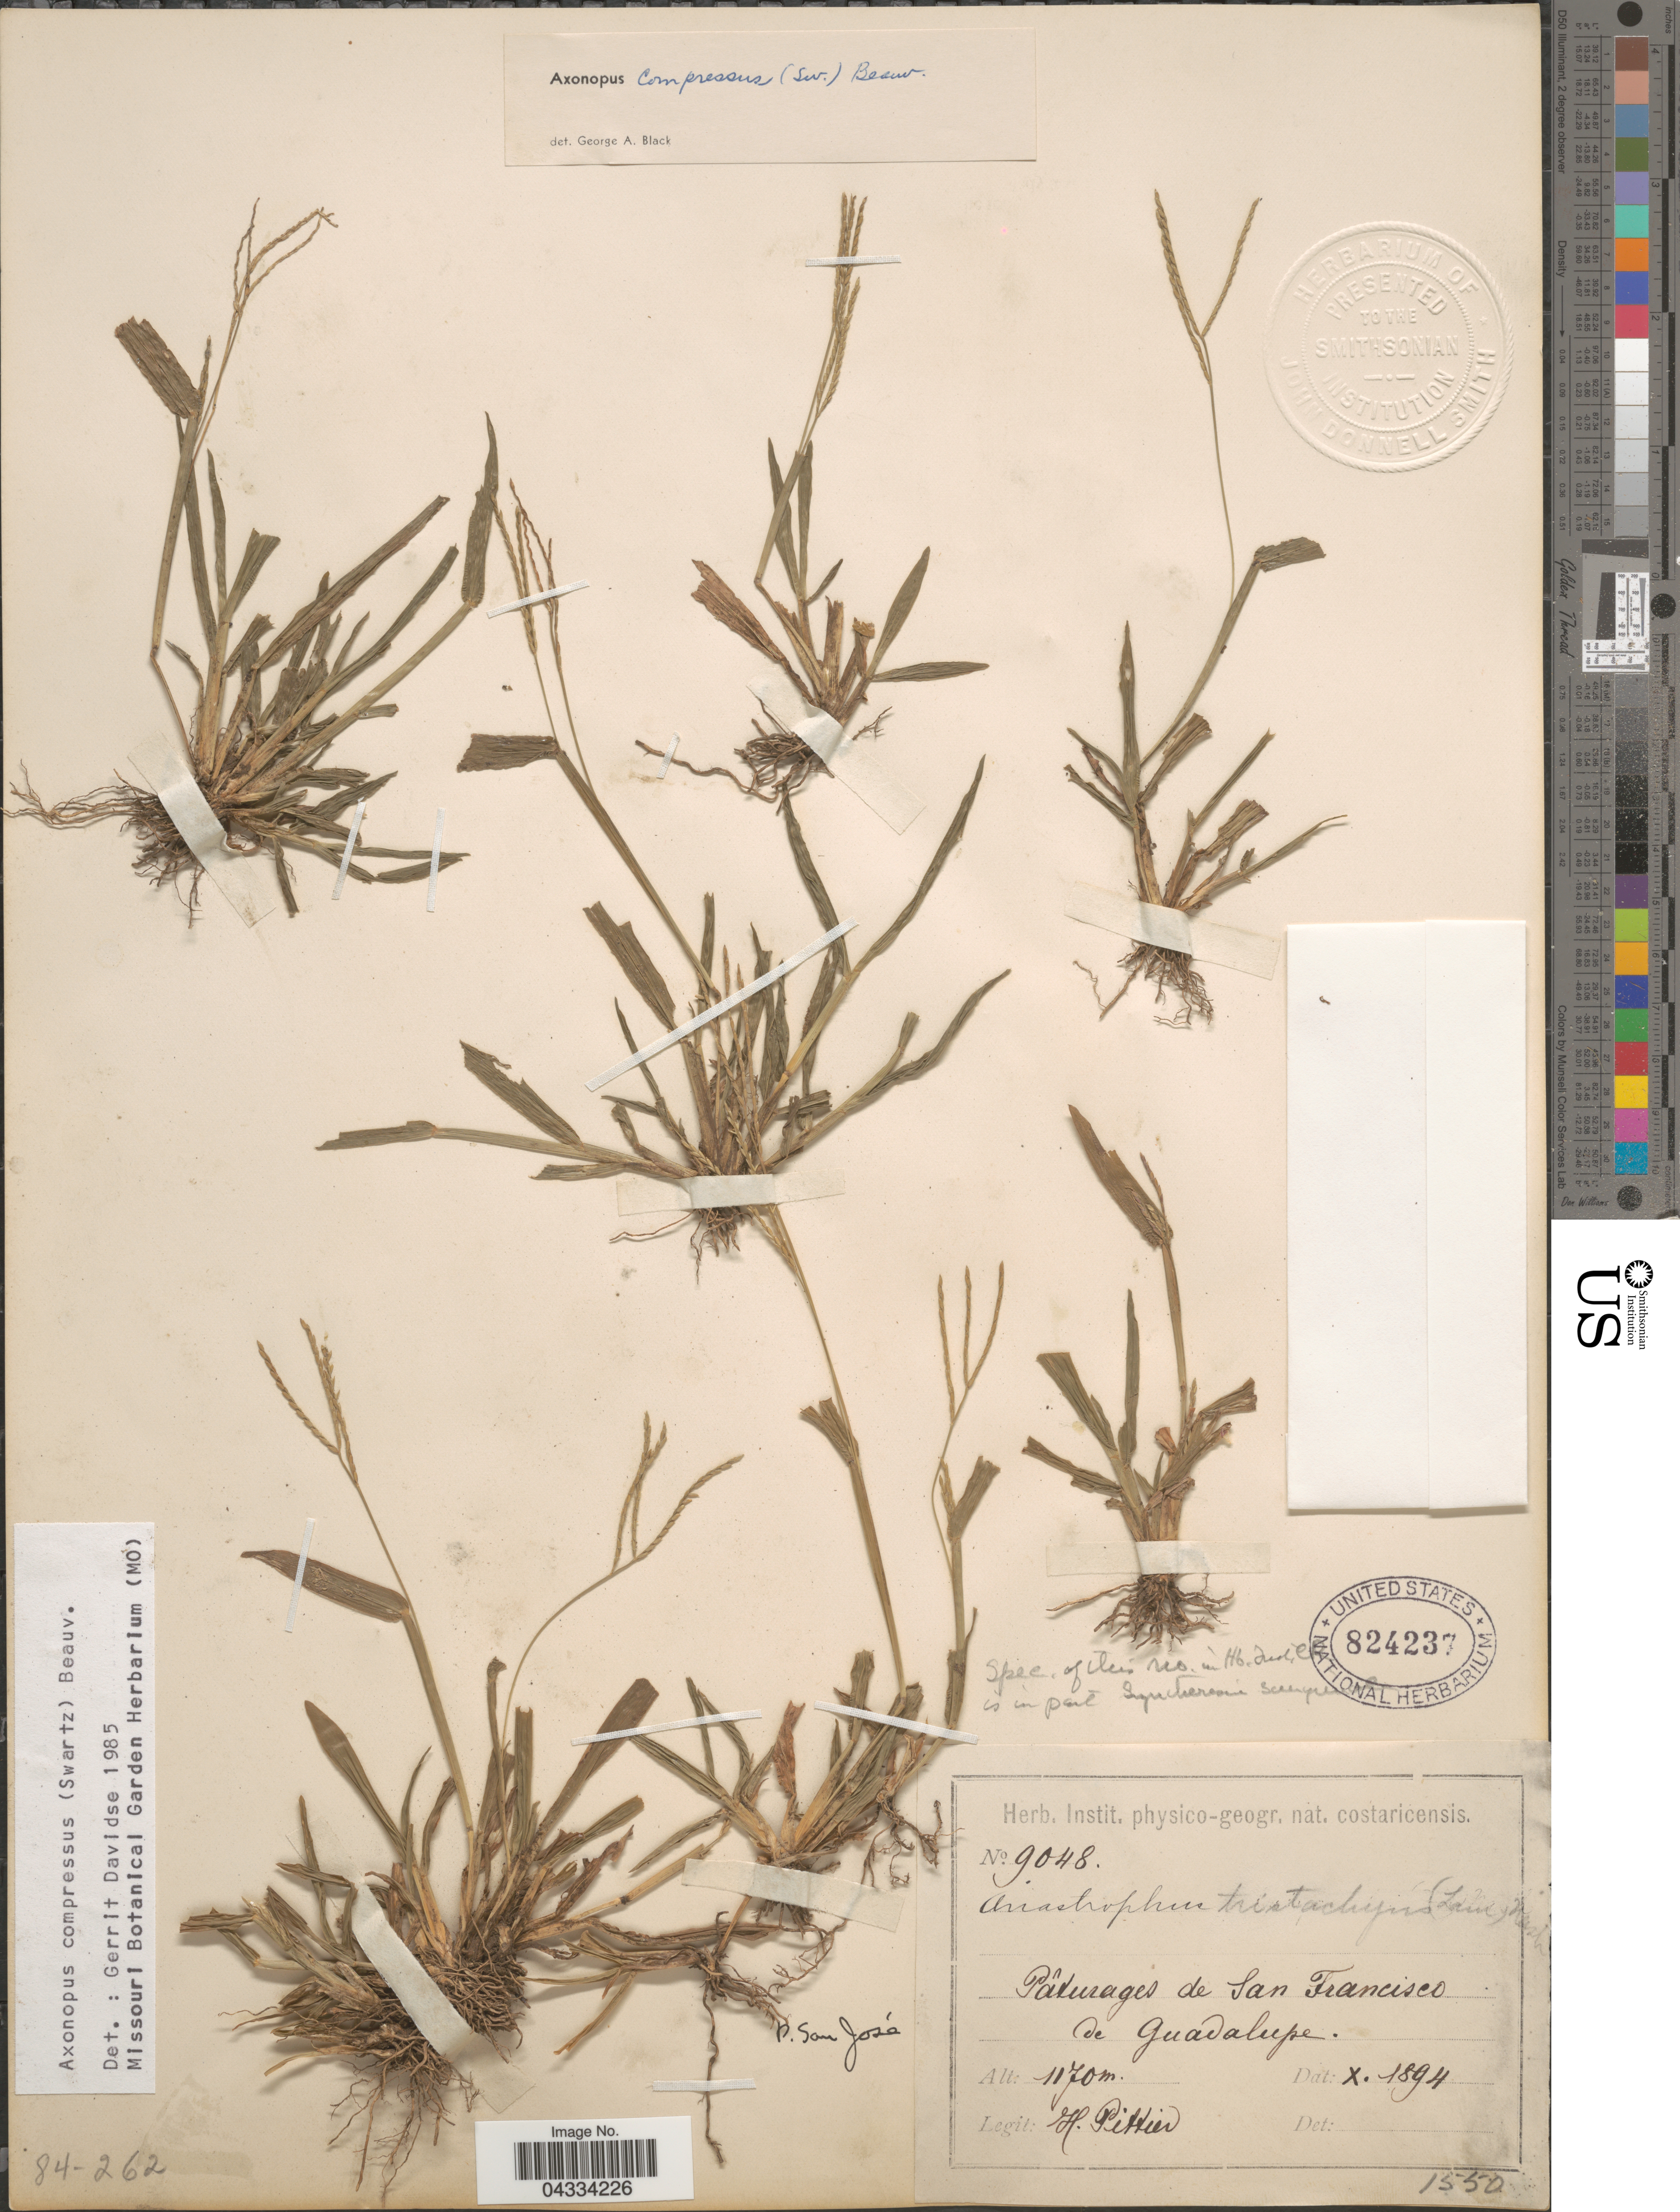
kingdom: Plantae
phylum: Tracheophyta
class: Liliopsida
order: Poales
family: Poaceae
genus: Axonopus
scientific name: Axonopus compressus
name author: (Sw.) P. Beauv.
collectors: H. F. Pittier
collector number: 9048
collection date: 1894-10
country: Costa Rica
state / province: San José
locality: Pâturages de San Francisco de Guadalupe.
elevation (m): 1170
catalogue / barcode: US 824237